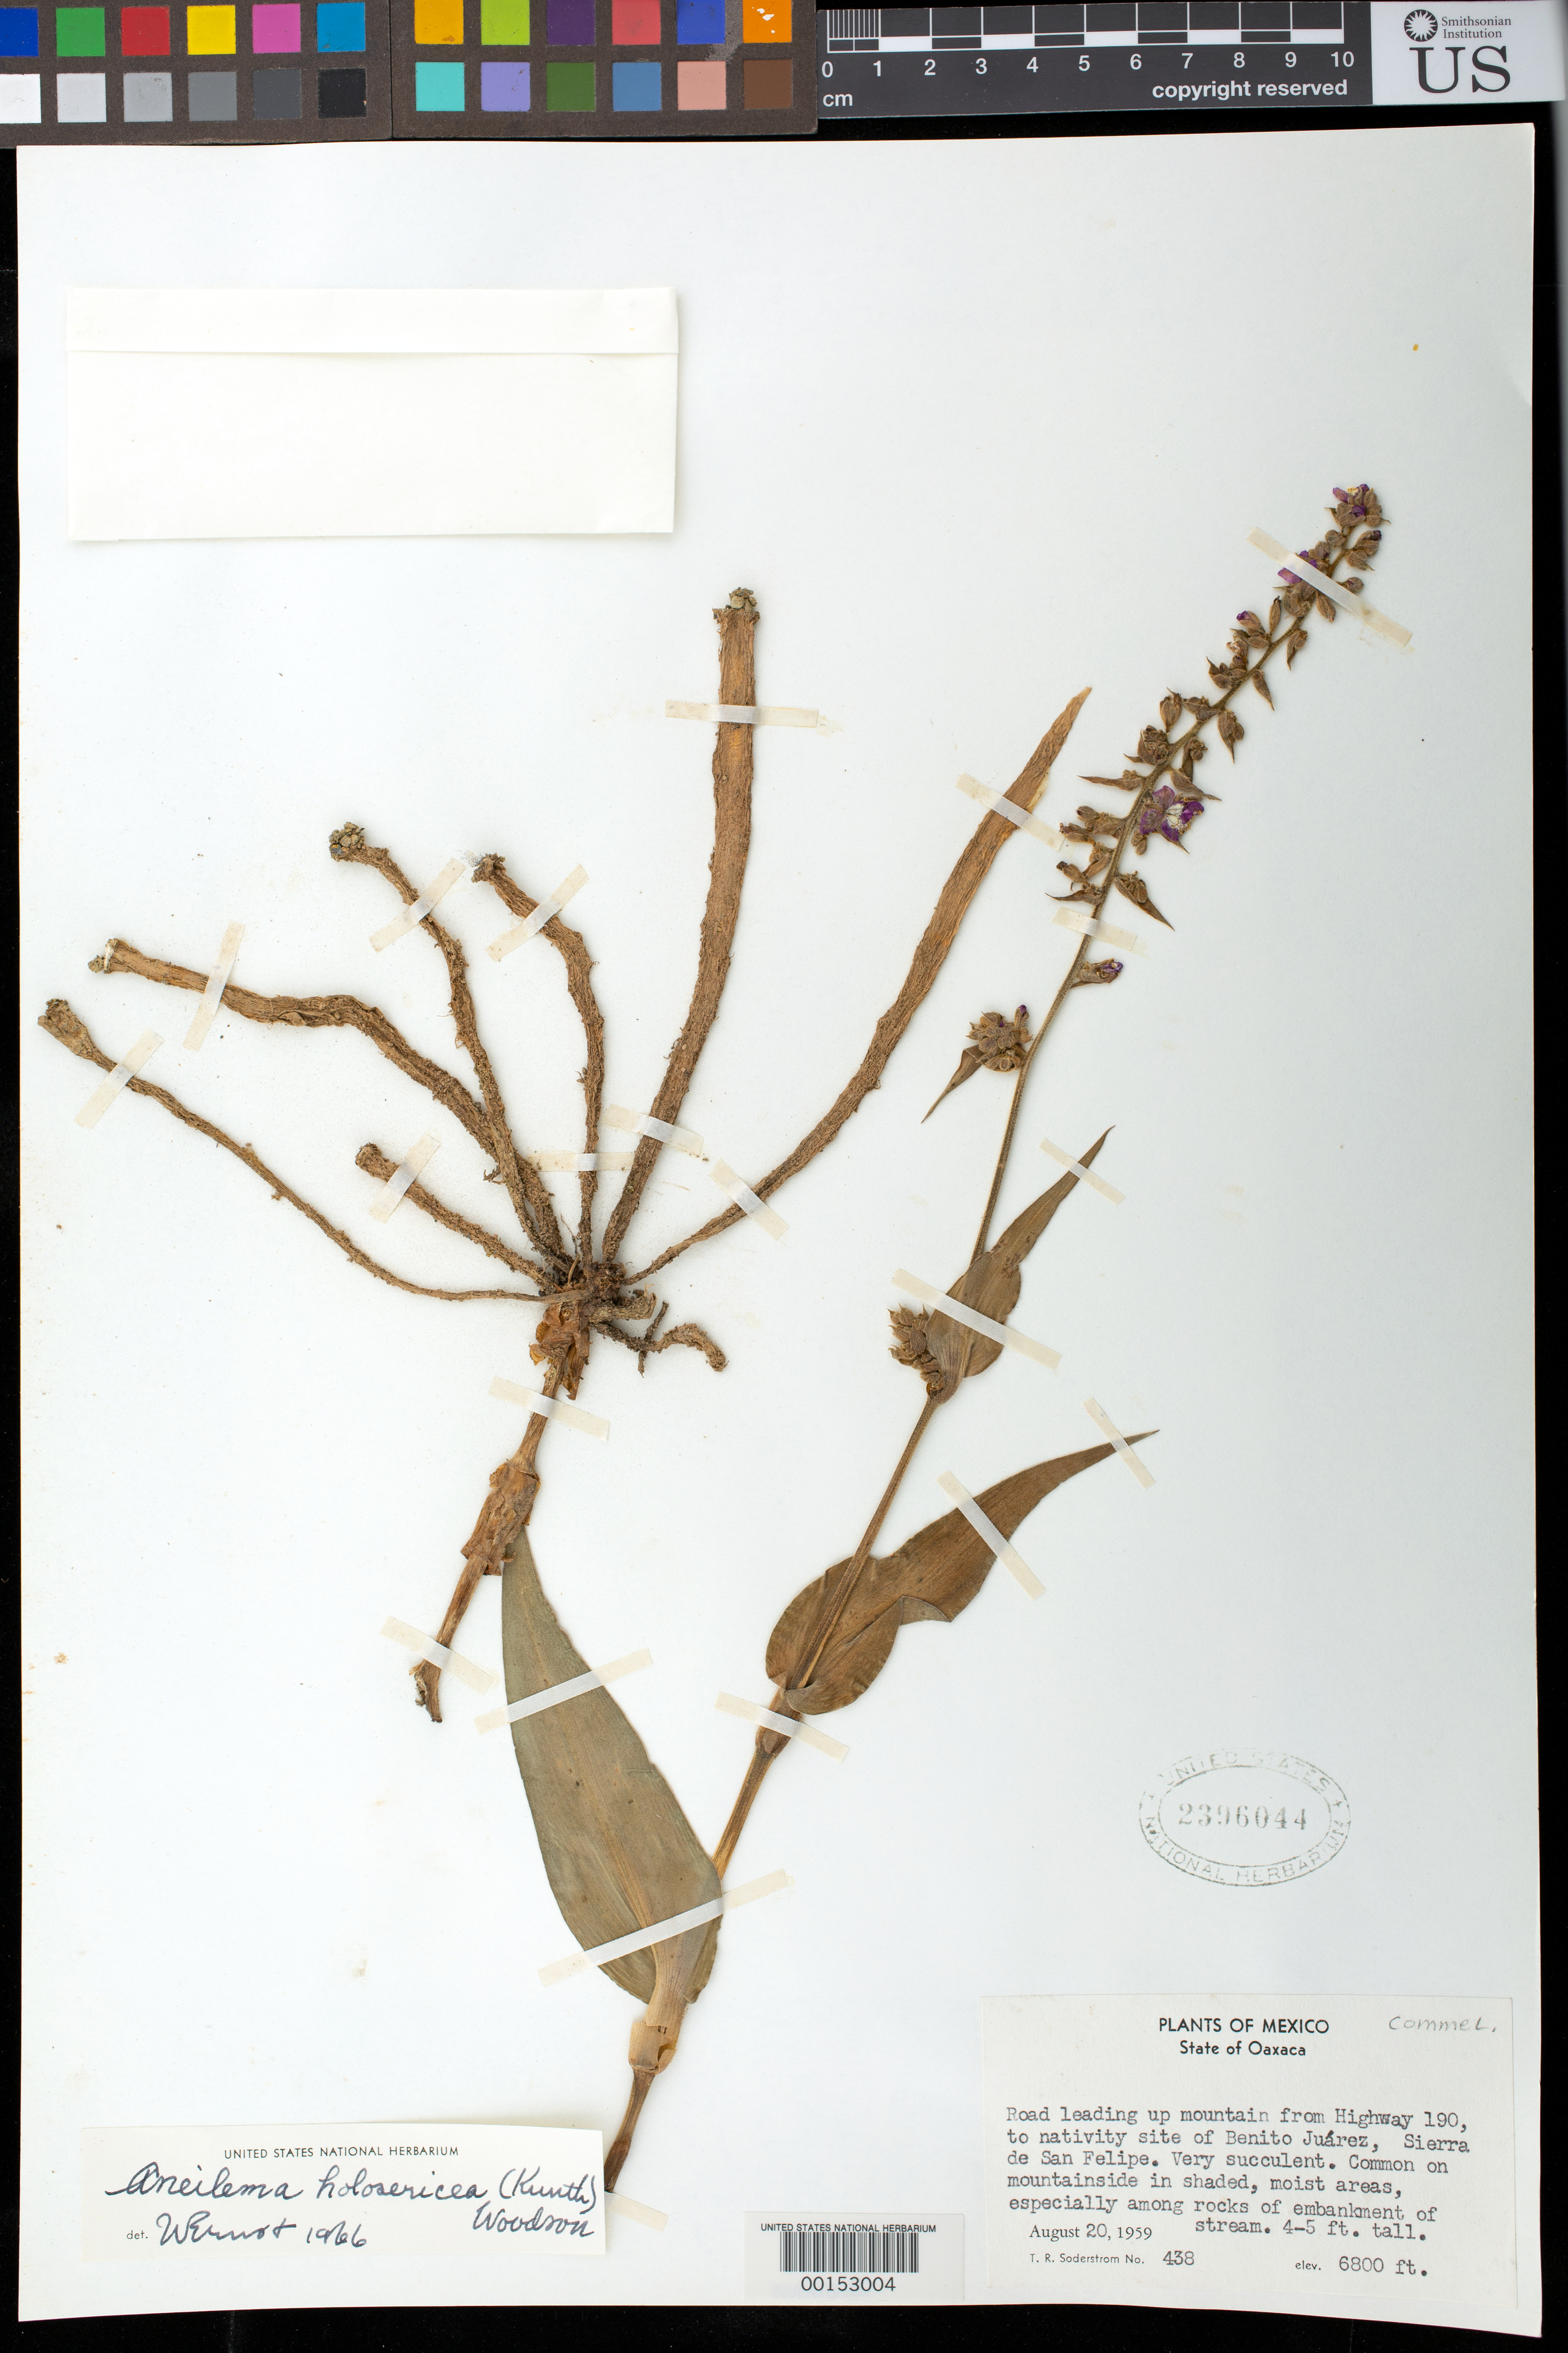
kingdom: Plantae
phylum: Tracheophyta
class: Liliopsida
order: Commelinales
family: Commelinaceae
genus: Thyrsanthemum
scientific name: Thyrsanthemum floribundum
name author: (M. Martens & Galeotti) Pichon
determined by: Hunt, D. R.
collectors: T. R. Soderstrom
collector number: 438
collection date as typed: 20 Aug 1959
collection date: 1959-08-20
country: Mexico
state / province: Oaxaca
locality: Sierra de San Felipe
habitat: Shaded moist soil, rocky streambank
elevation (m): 2074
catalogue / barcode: US 2396044